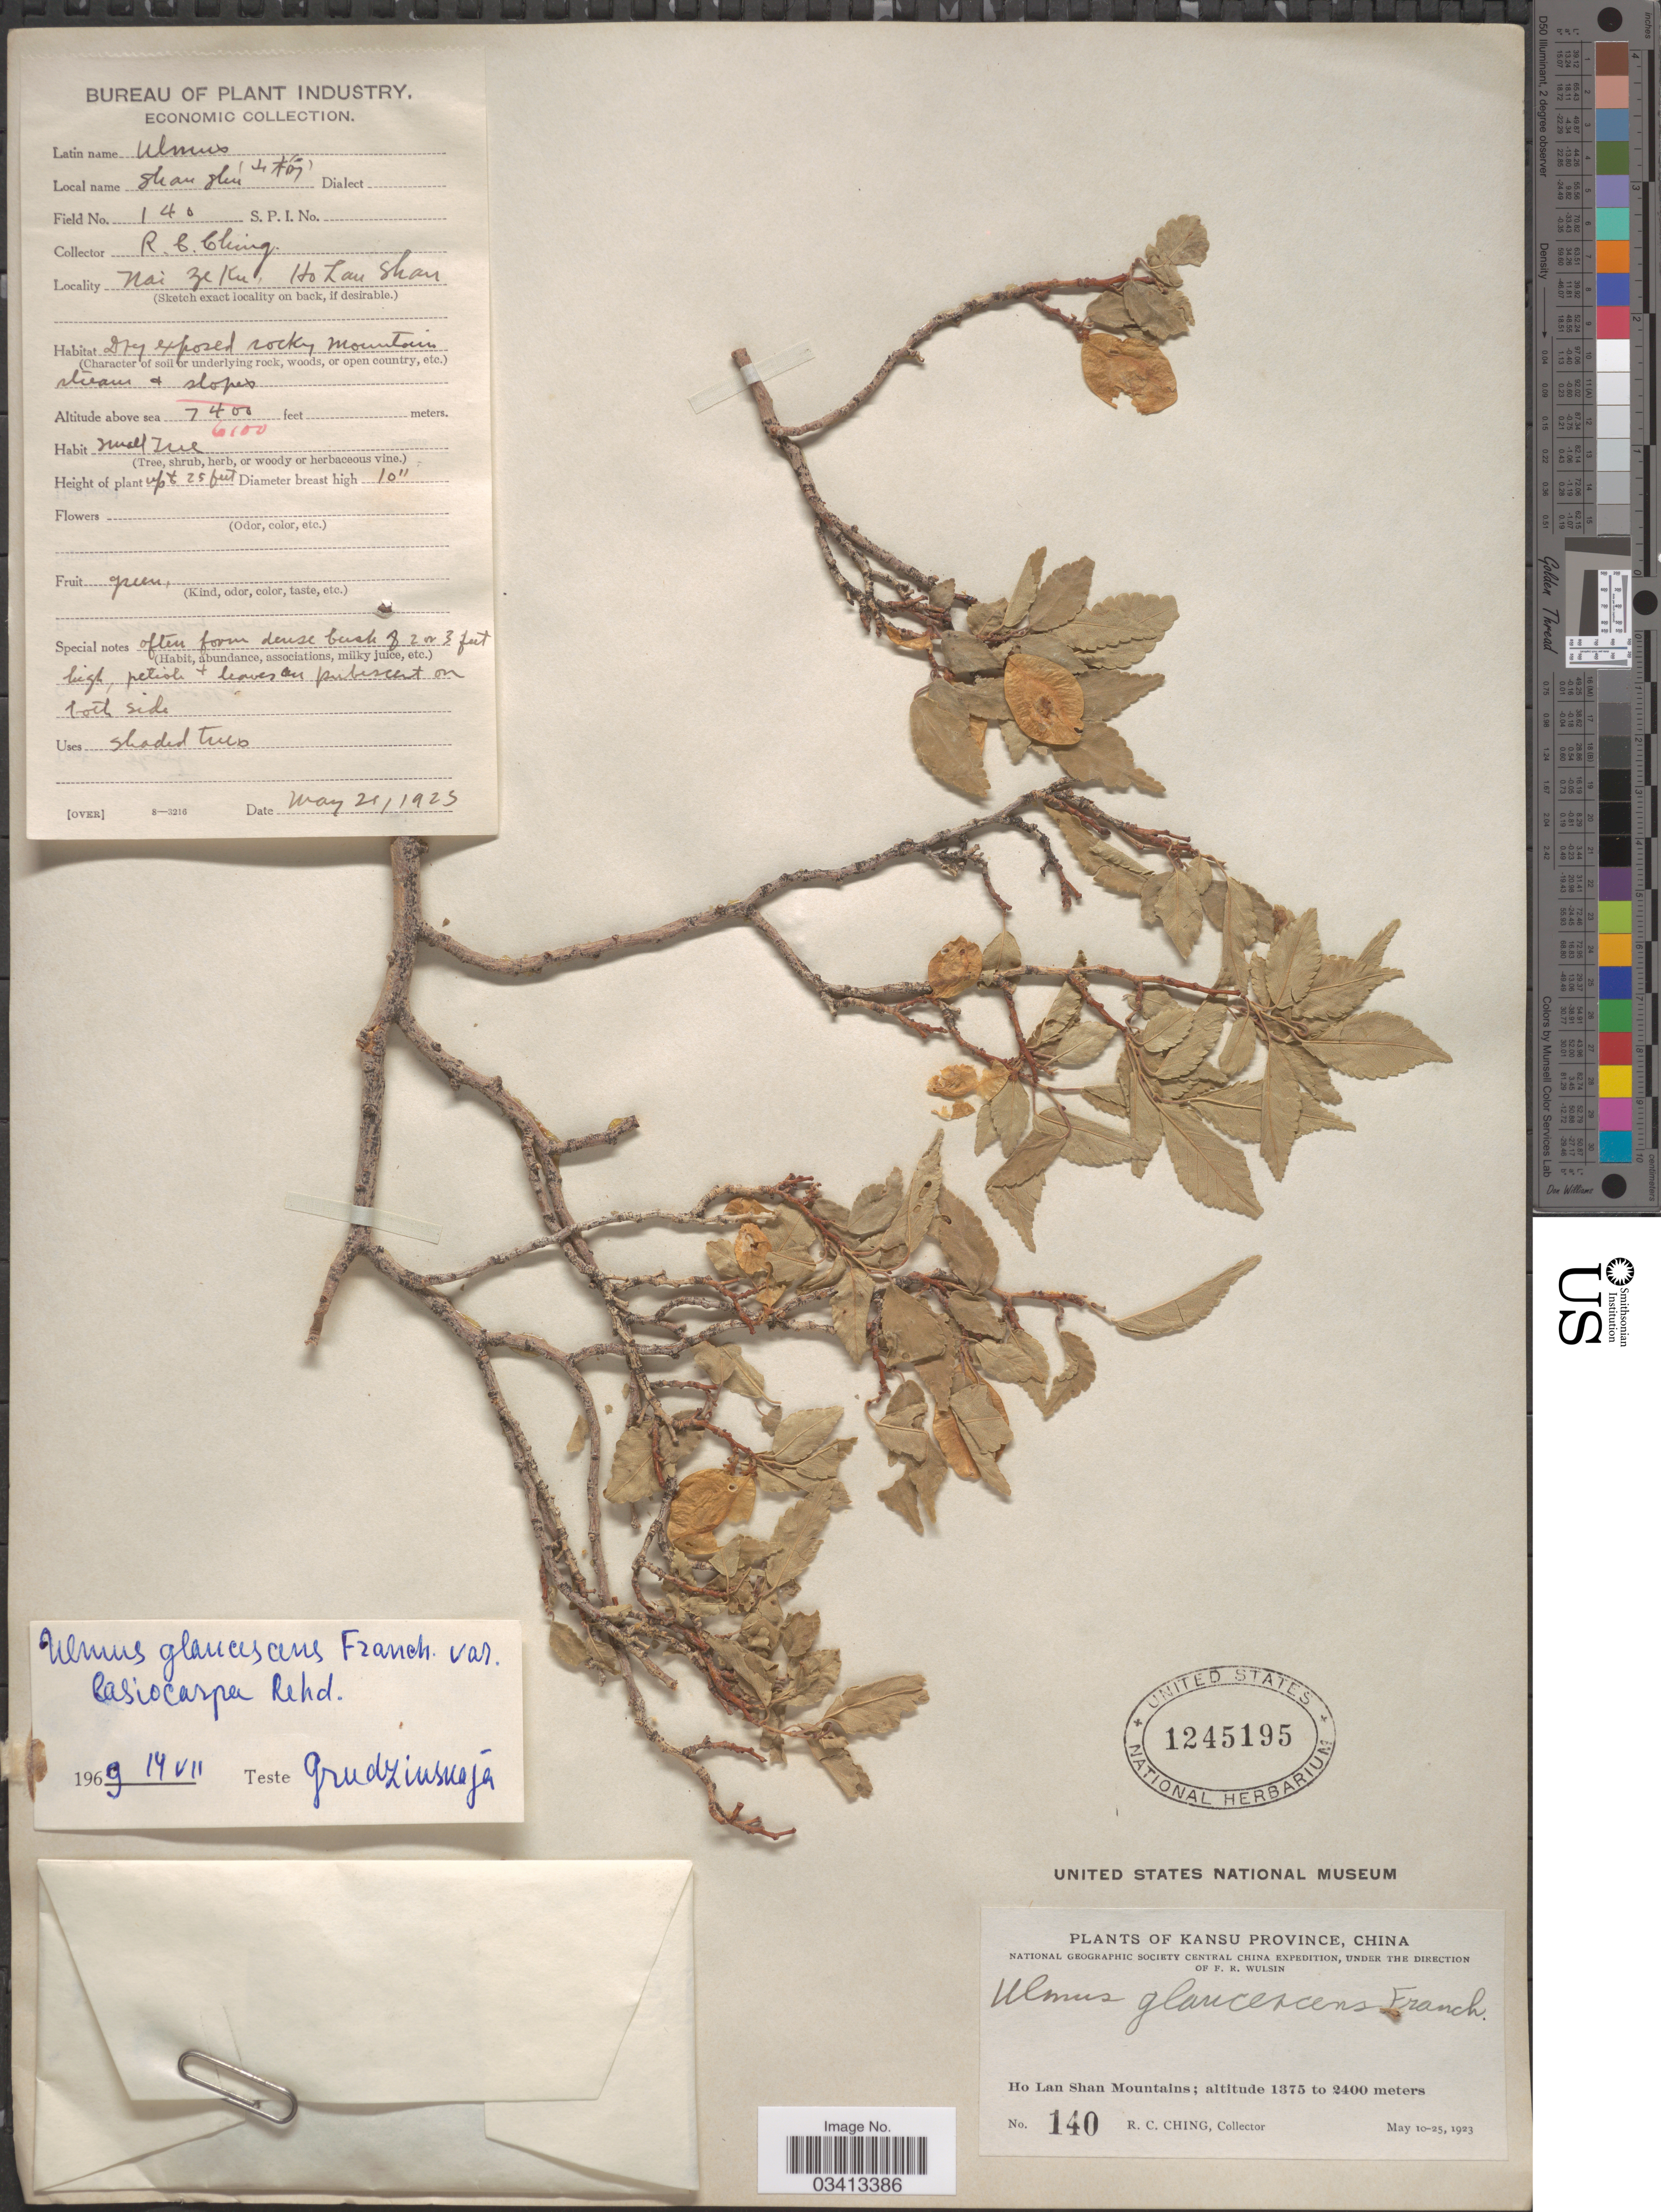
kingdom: Plantae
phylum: Tracheophyta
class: Magnoliopsida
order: Rosales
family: Ulmaceae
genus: Ulmus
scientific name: Ulmus glaucescens var. lasiocarpa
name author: Rehder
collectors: R. C. Ching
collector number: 140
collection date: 1925-05-21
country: China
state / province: Gansu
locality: Nai Ze Ku, Ho Lan Shan. Kansu Province. Ho Lan Shan Mountains.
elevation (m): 1859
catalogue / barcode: US 1245195